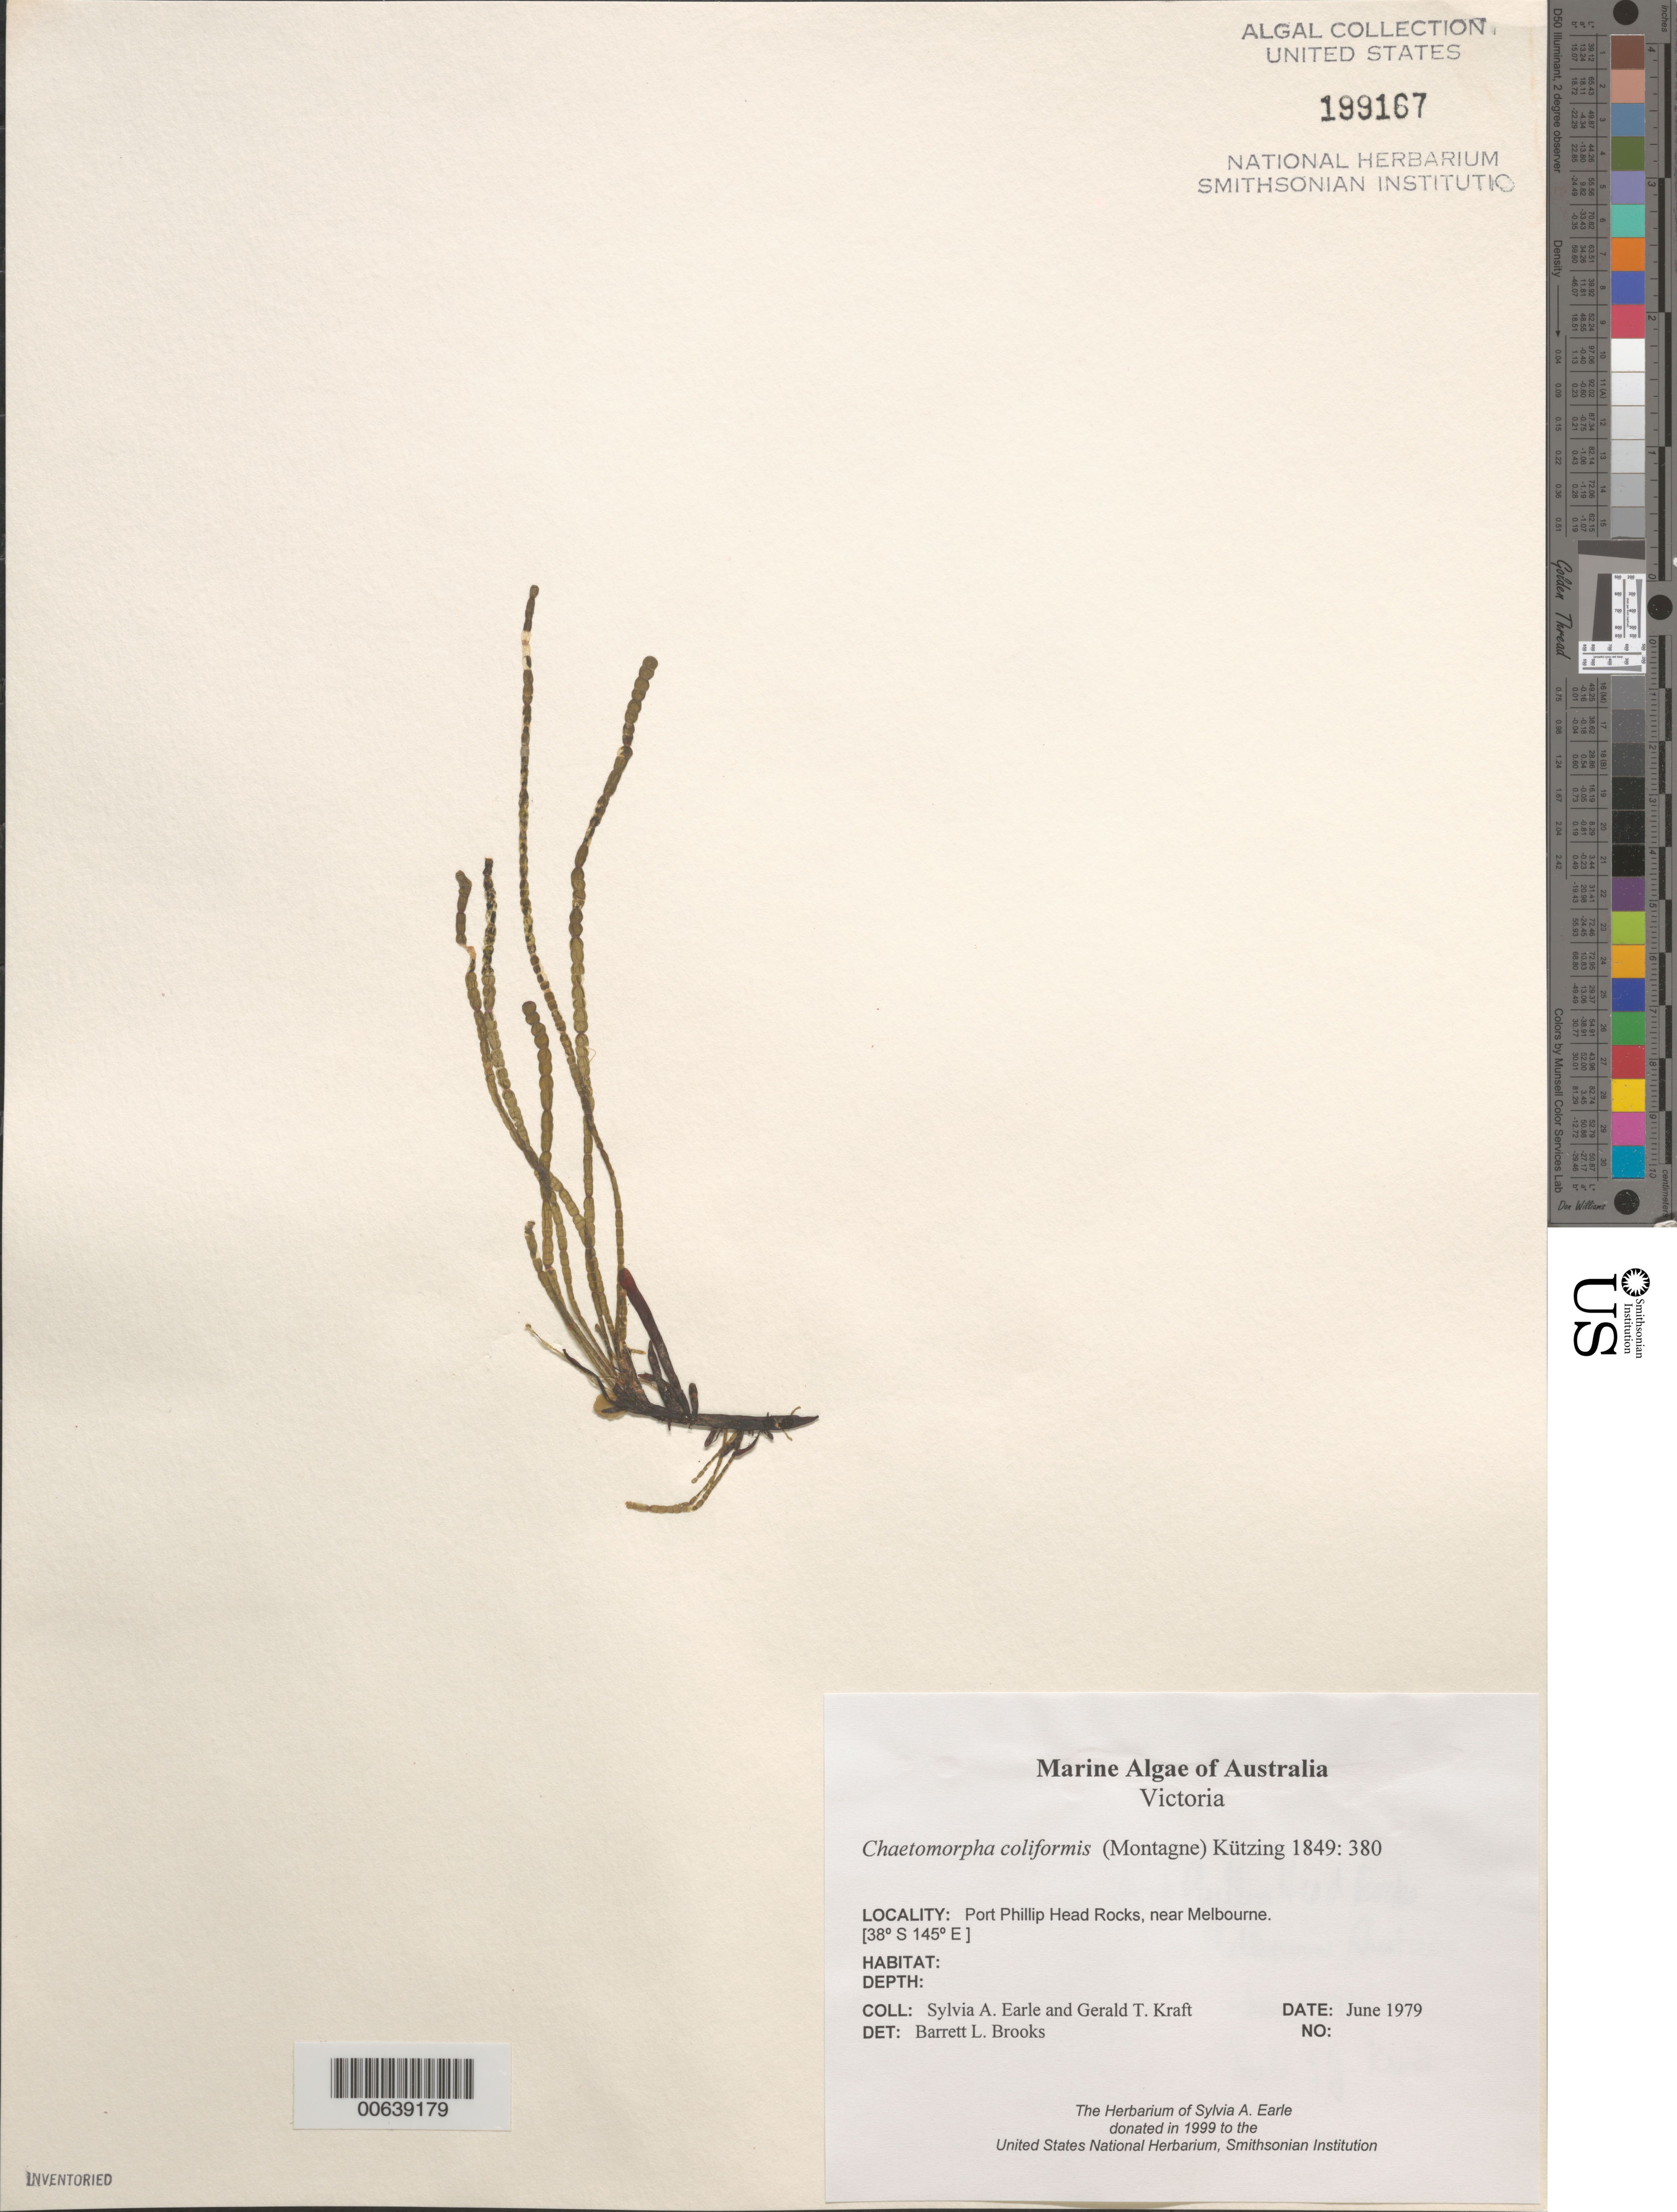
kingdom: Plantae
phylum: Chlorophyta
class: Ulvophyceae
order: Cladophorales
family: Cladophoraceae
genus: Chaetomorpha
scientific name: Chaetomorpha coliformis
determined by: Brooks, B. L., (BOT), Smithsonian Institution - National Museum of Natural History (UNITED STATES)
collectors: S. A. Earle & G. T. Kraft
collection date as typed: Jun 1979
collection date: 1979-06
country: Australia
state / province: Victoria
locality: Port Phillip Head Rocks, near Melbourne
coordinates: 38 S, 145 E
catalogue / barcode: US 199167